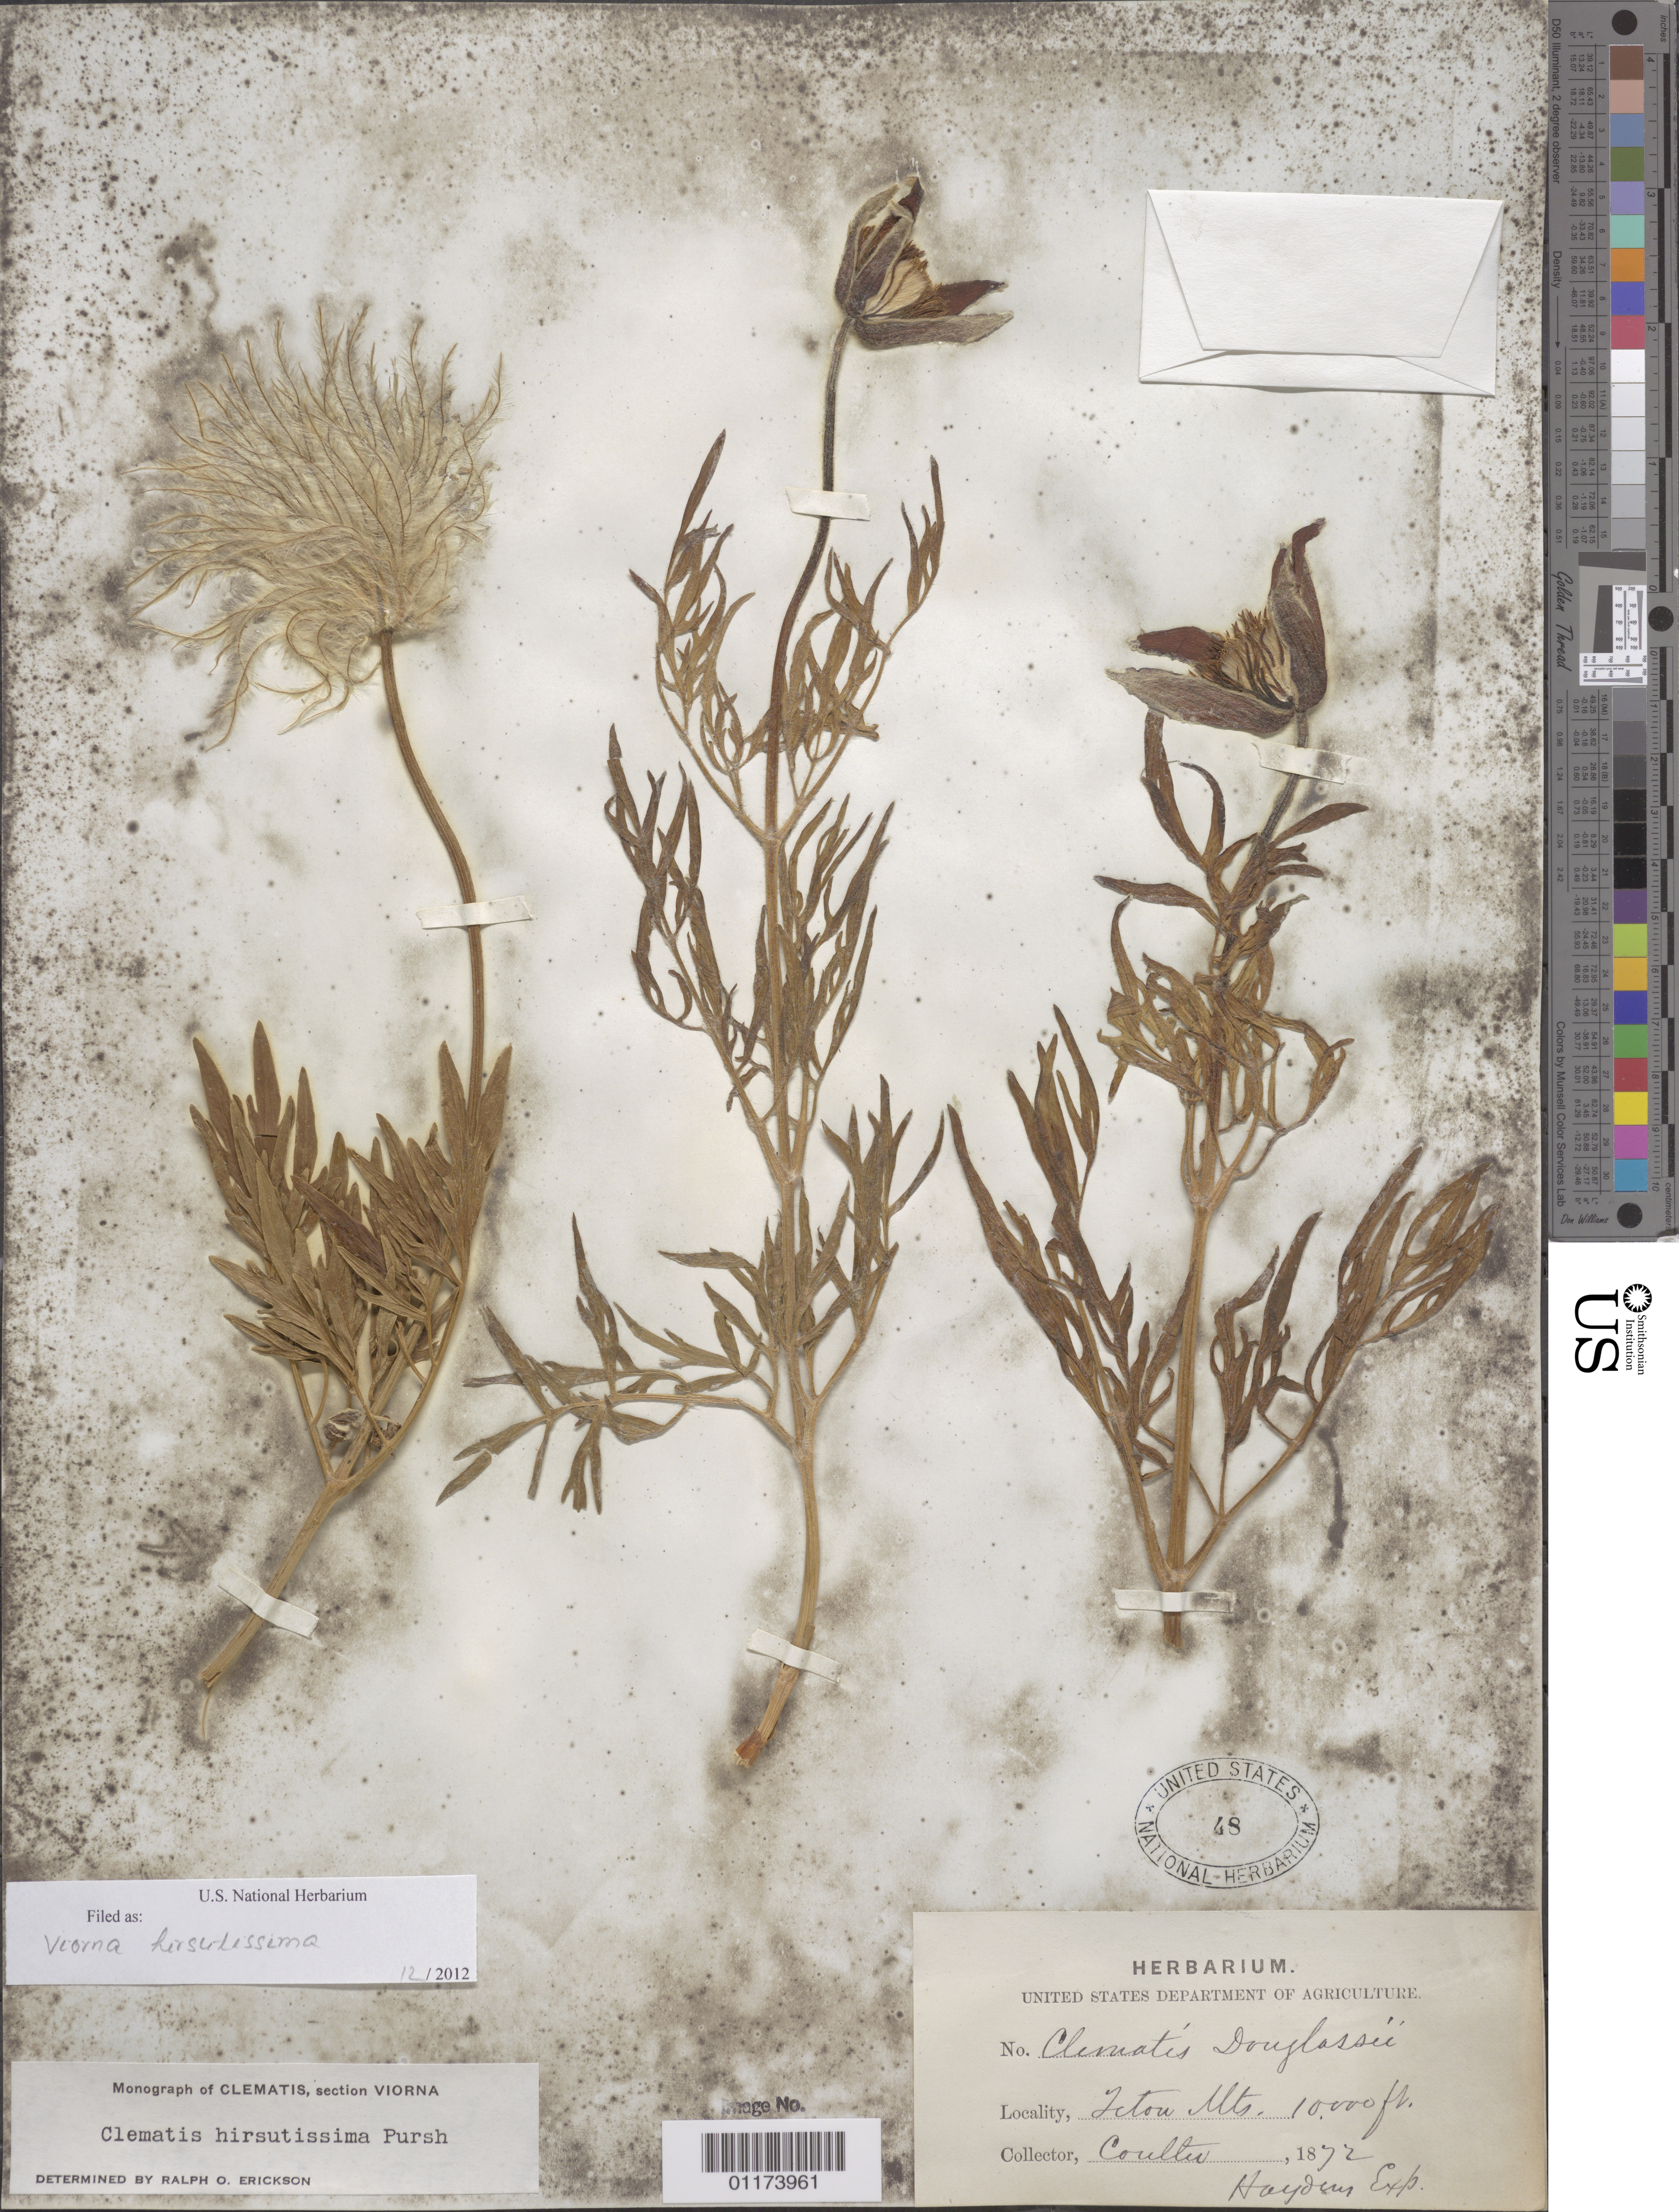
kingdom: Plantae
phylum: Tracheophyta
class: Magnoliopsida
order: Ranunculales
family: Ranunculaceae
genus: Clematis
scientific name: Clematis hirsutissima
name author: Prush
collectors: -- Coulter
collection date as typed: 1872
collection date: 1872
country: United States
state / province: Idaho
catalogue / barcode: US 48